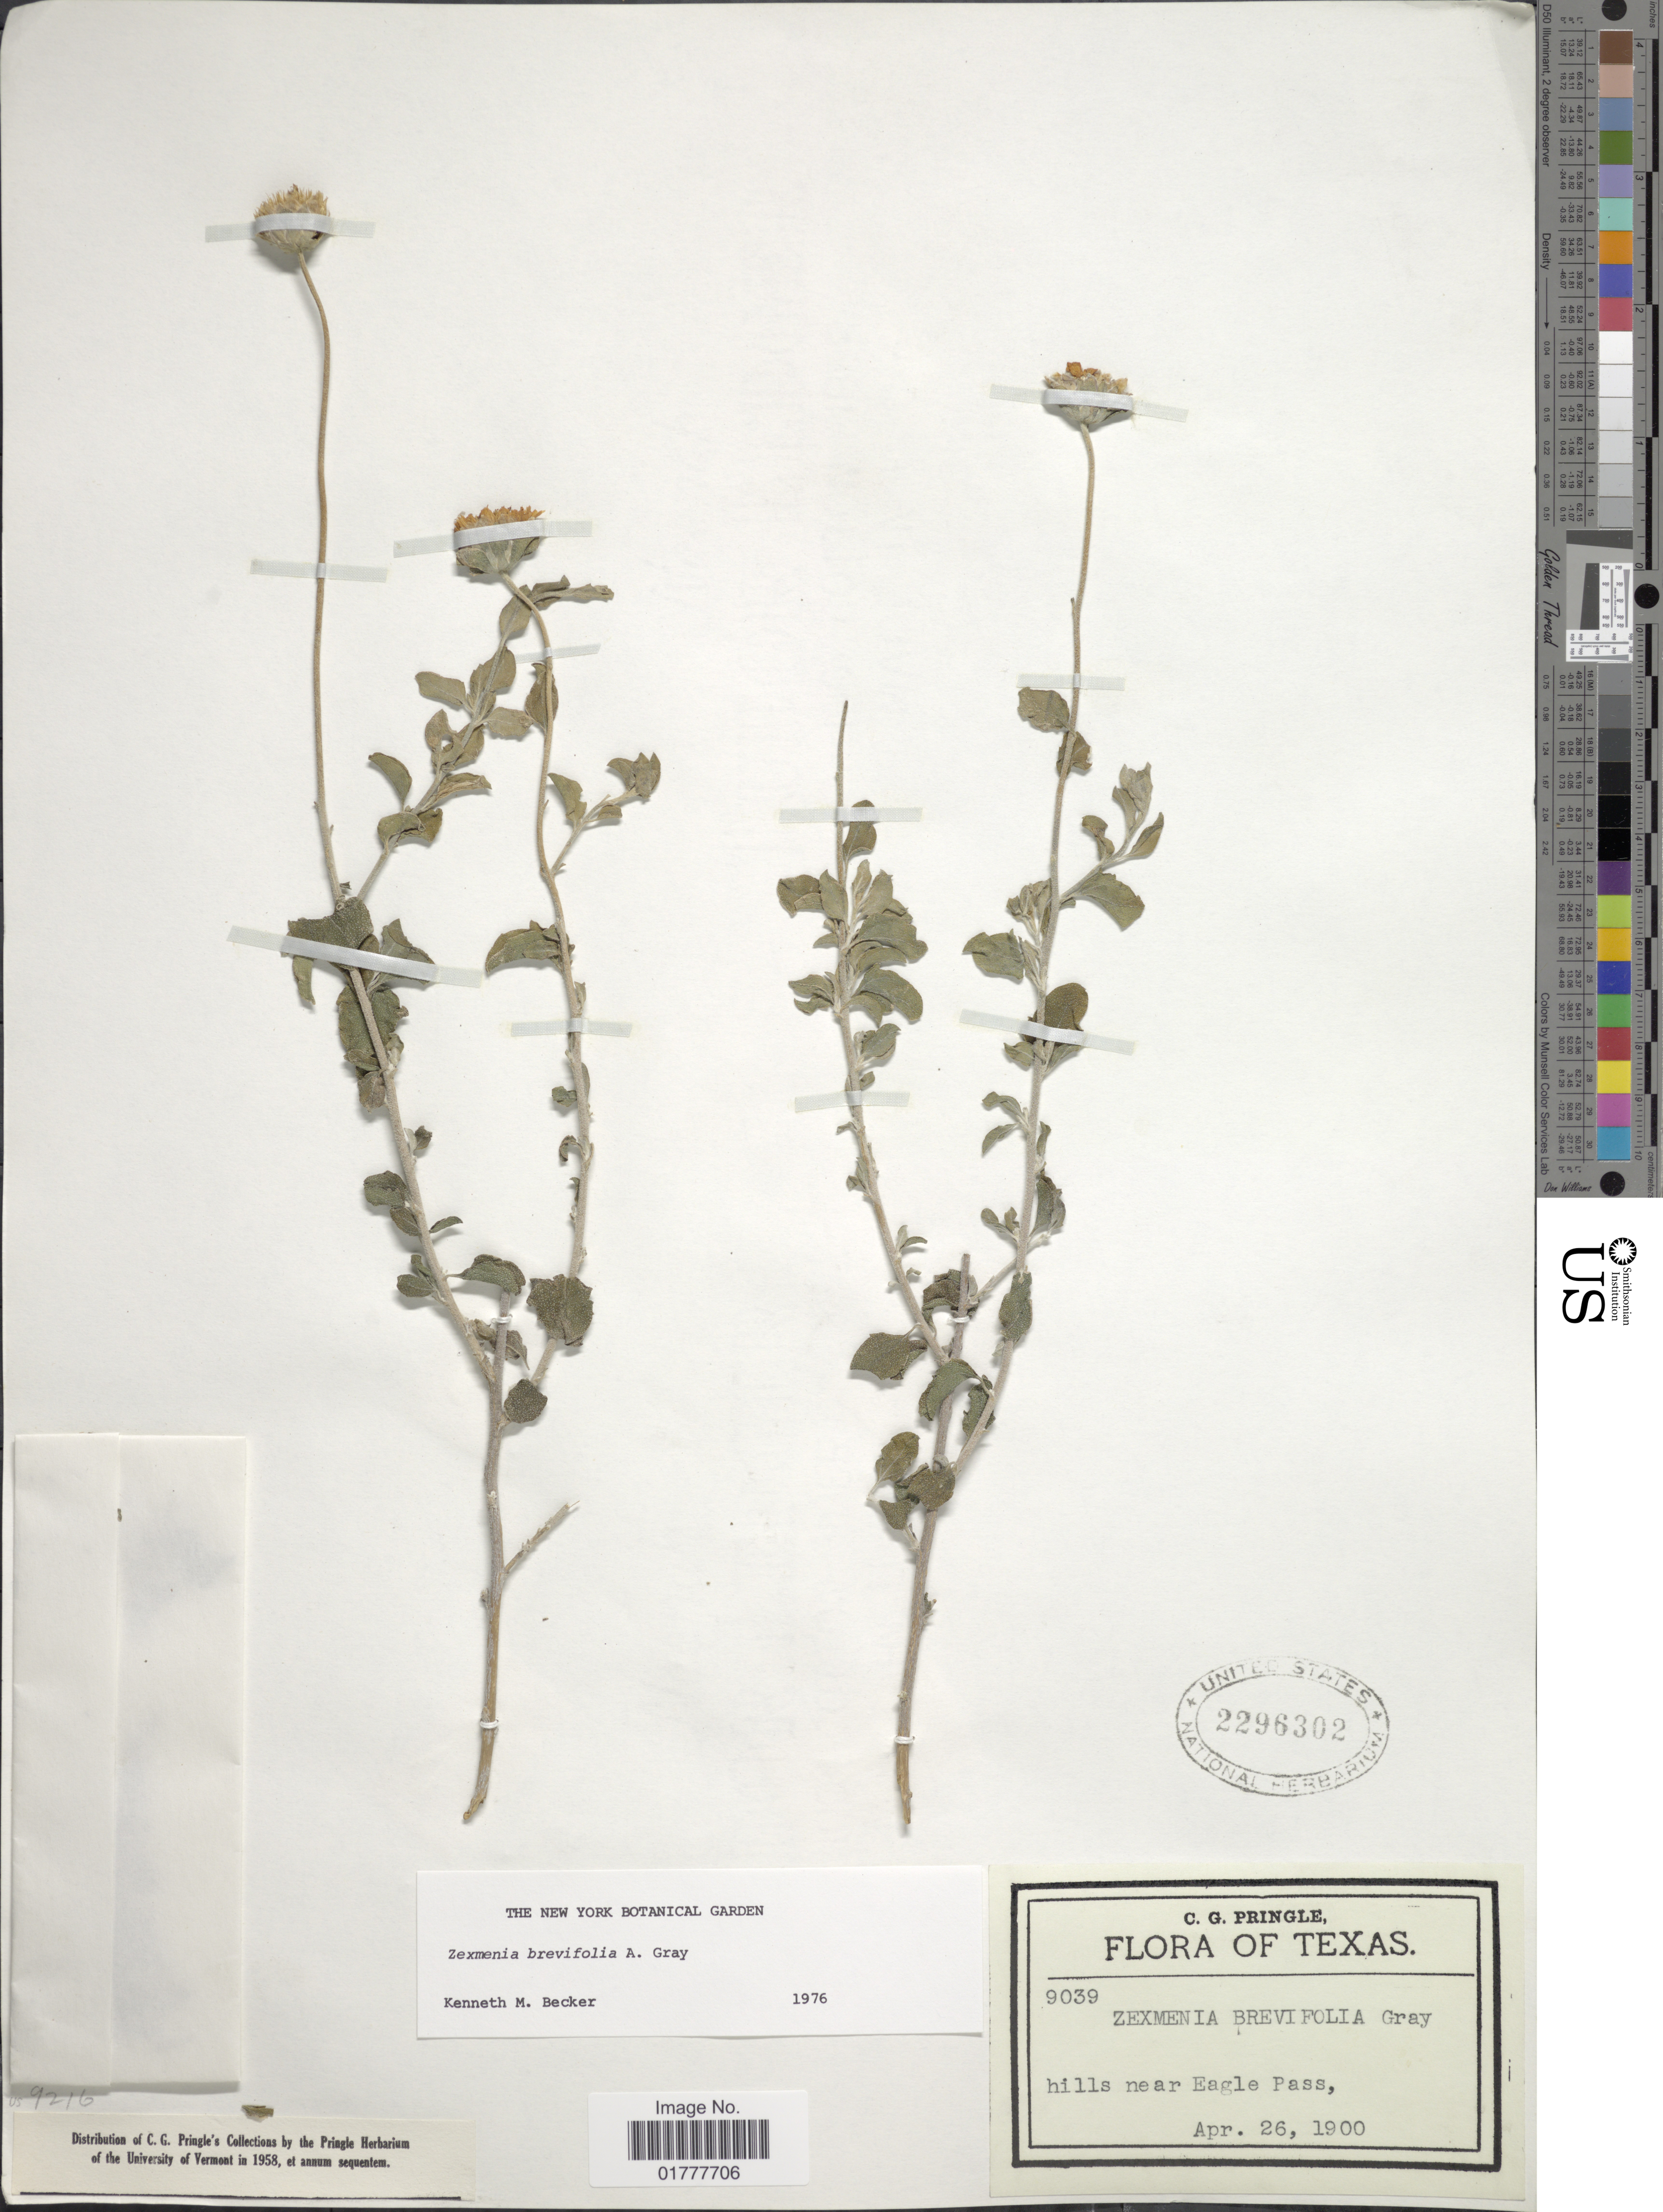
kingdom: Plantae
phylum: Tracheophyta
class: Magnoliopsida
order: Asterales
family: Asteraceae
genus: Zexmenia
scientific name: Zexmenia brevifolia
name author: A. Gray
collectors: C. G. Pringle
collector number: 9039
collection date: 1900-04-26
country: United States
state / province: Texas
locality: Texas, Hills near Eagle Pass.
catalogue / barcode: US 2296302